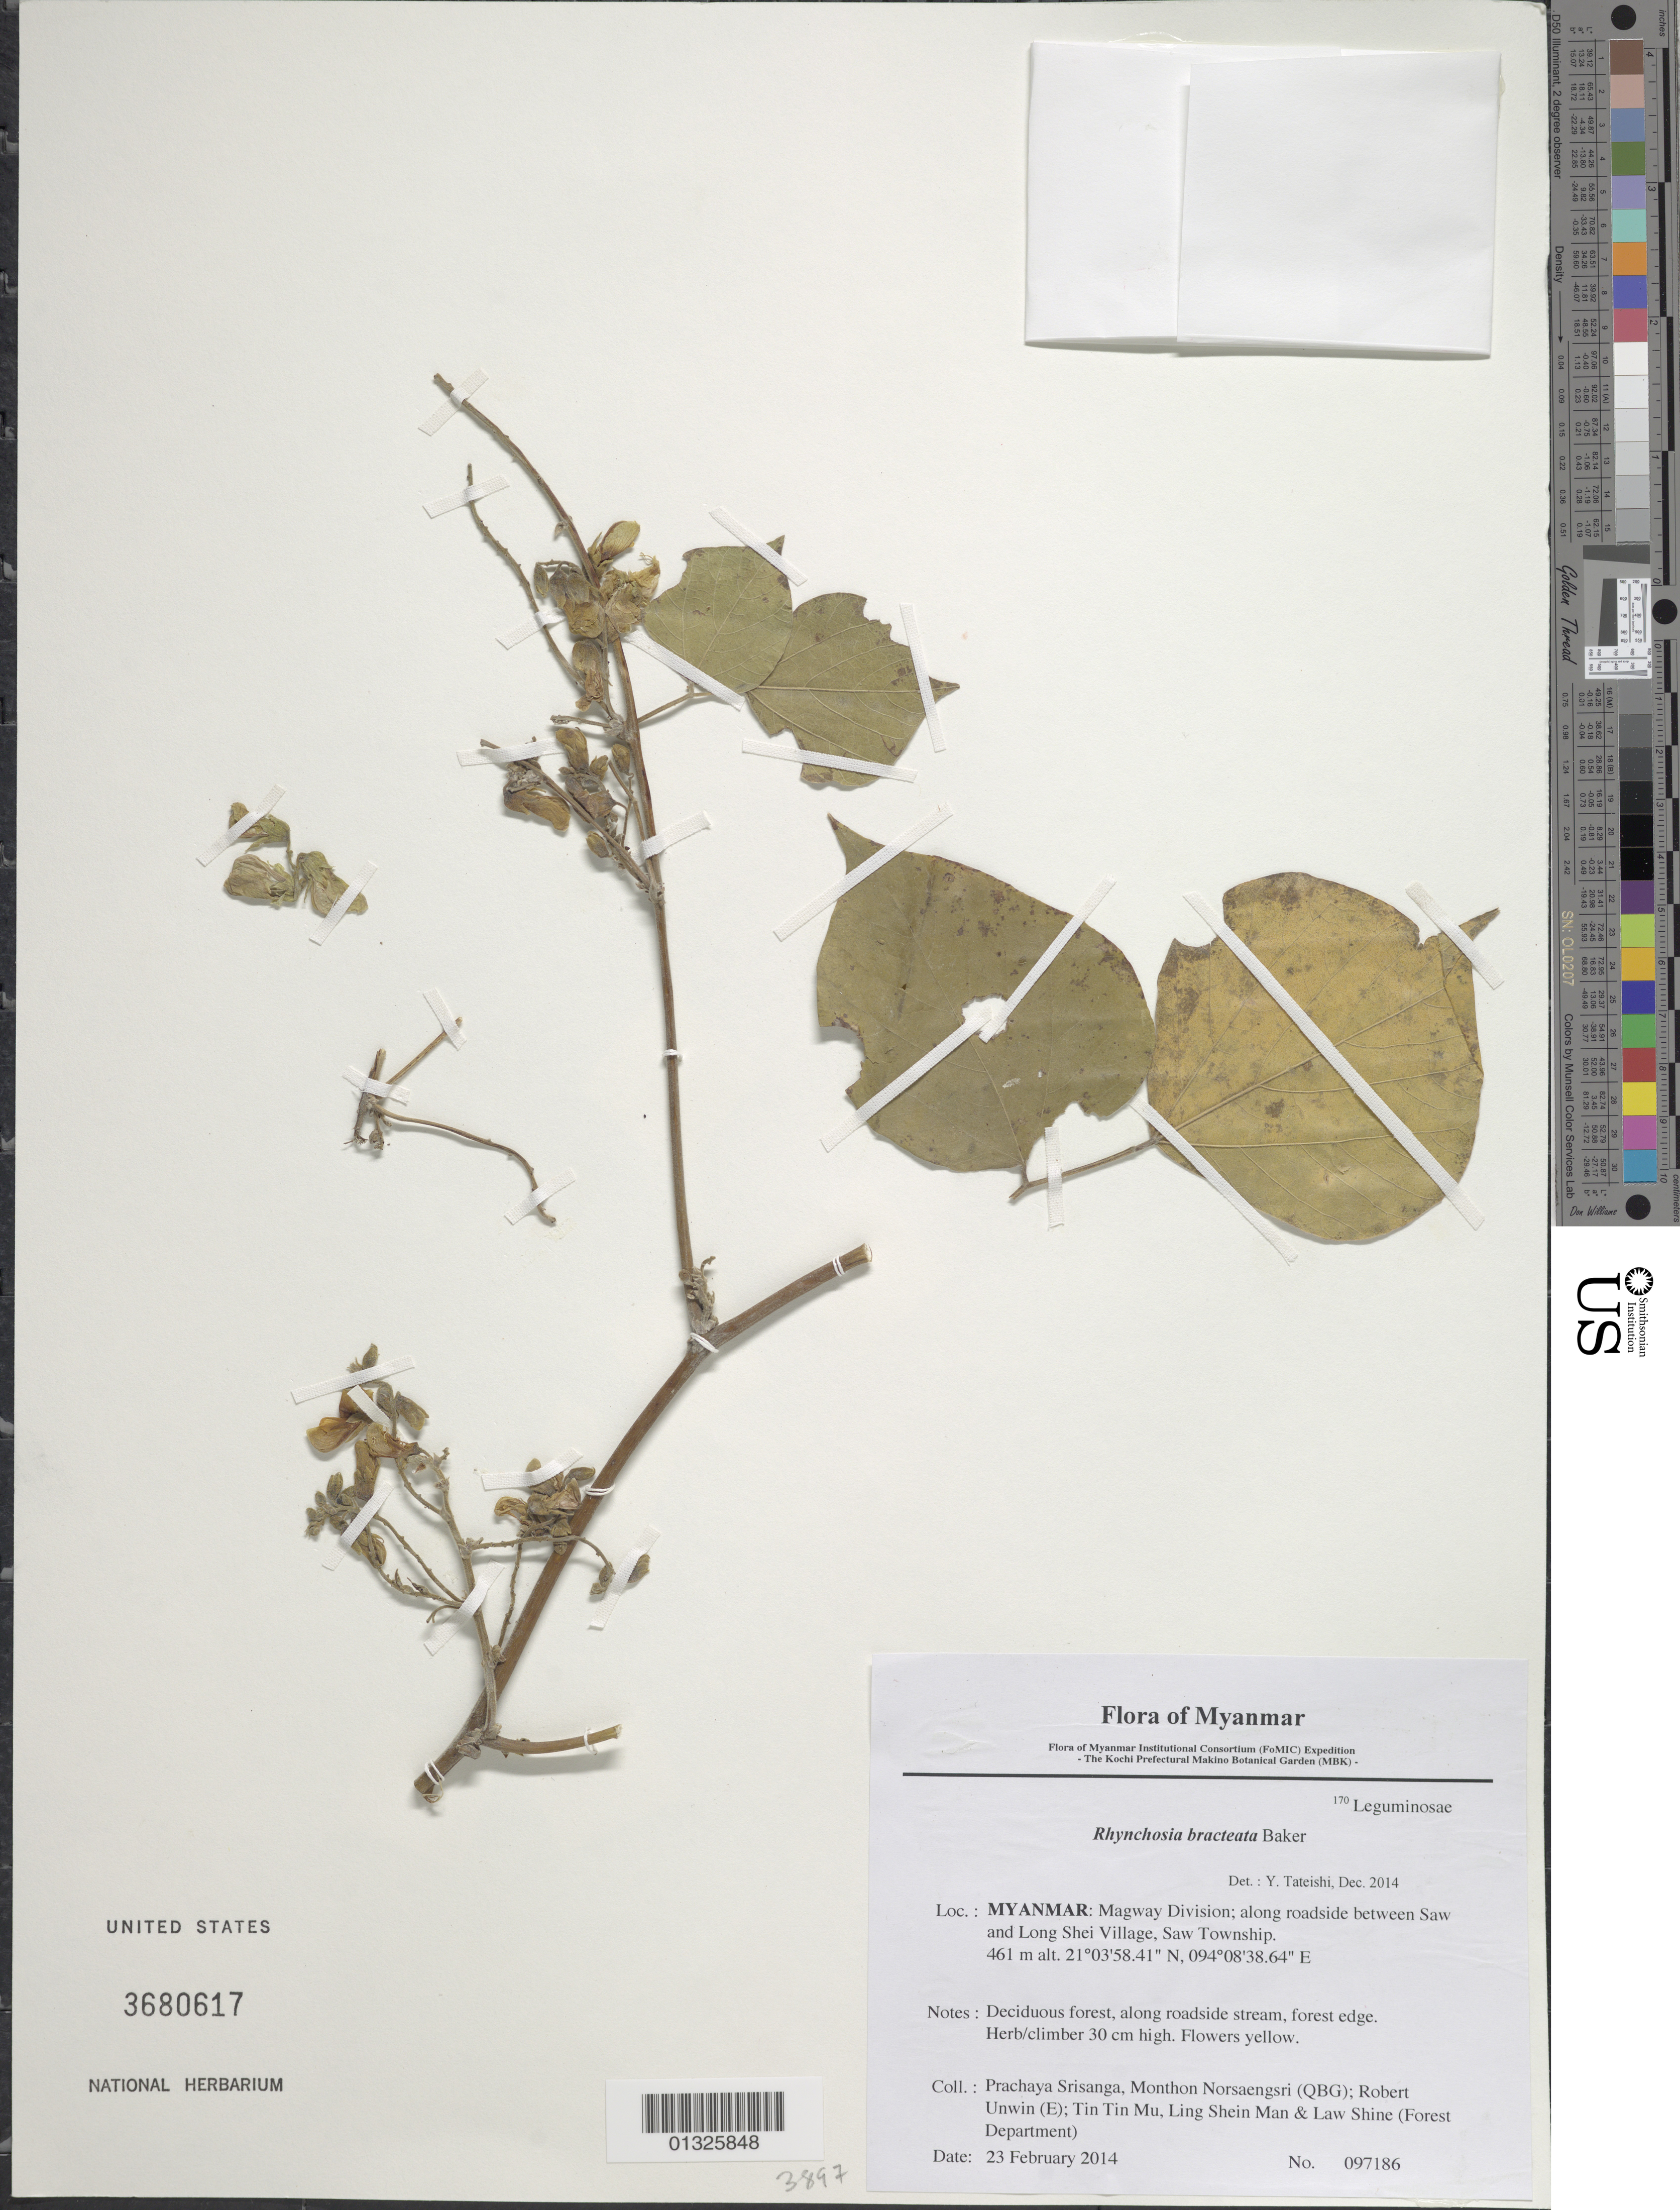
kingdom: Plantae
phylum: Tracheophyta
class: Magnoliopsida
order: Fabales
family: Fabaceae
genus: Rhynchosia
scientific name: Rhynchosia bracteata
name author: Benth. ex Baker f.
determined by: Baba, Y.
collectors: P. Srisanga, M. Norsaengsri, R. Unwin, Tin Tin Mu, Ling Shein Man & L. Shine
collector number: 97186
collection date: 2014-02-23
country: Myanmar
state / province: Chin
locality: Along roadside between Saw and Long Shei Village, Saw Township.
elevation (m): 461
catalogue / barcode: US 3680617